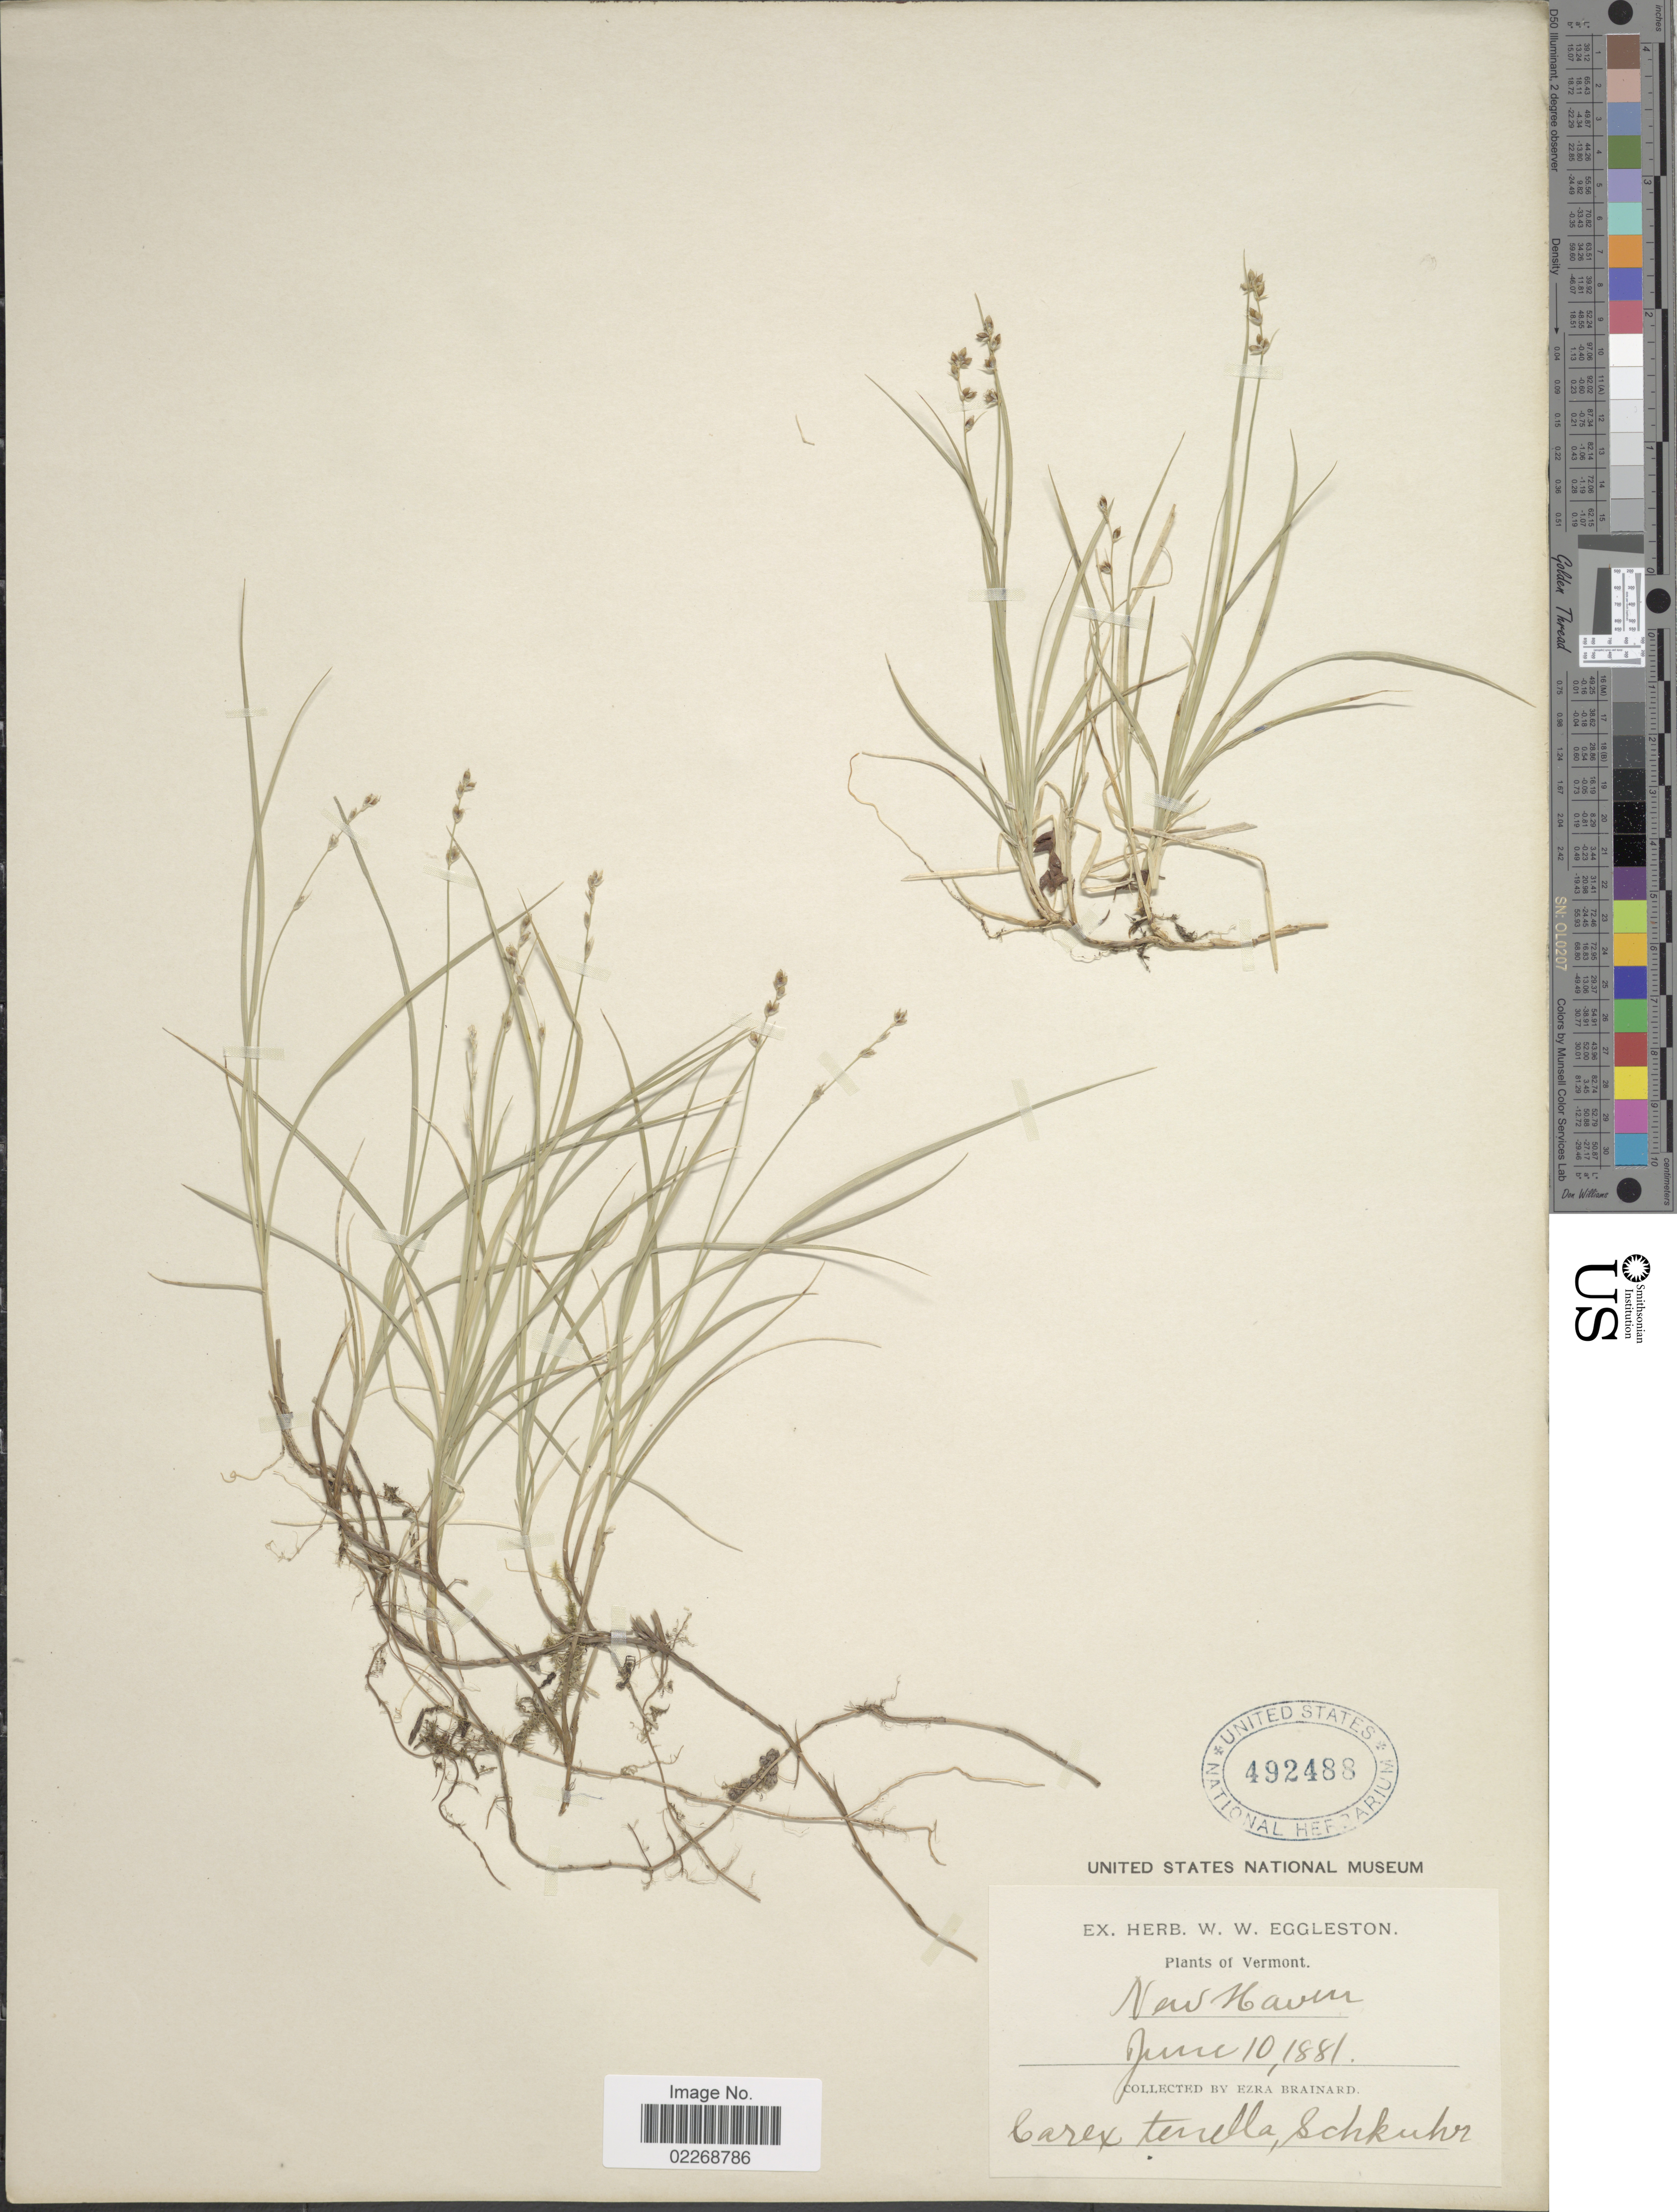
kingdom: Plantae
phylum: Tracheophyta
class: Liliopsida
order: Poales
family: Cyperaceae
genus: Carex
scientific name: Carex disperma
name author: Dewey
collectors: E. Brainard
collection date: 1881-06-10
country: United States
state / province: Vermont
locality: New Haven.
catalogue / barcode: US 492488